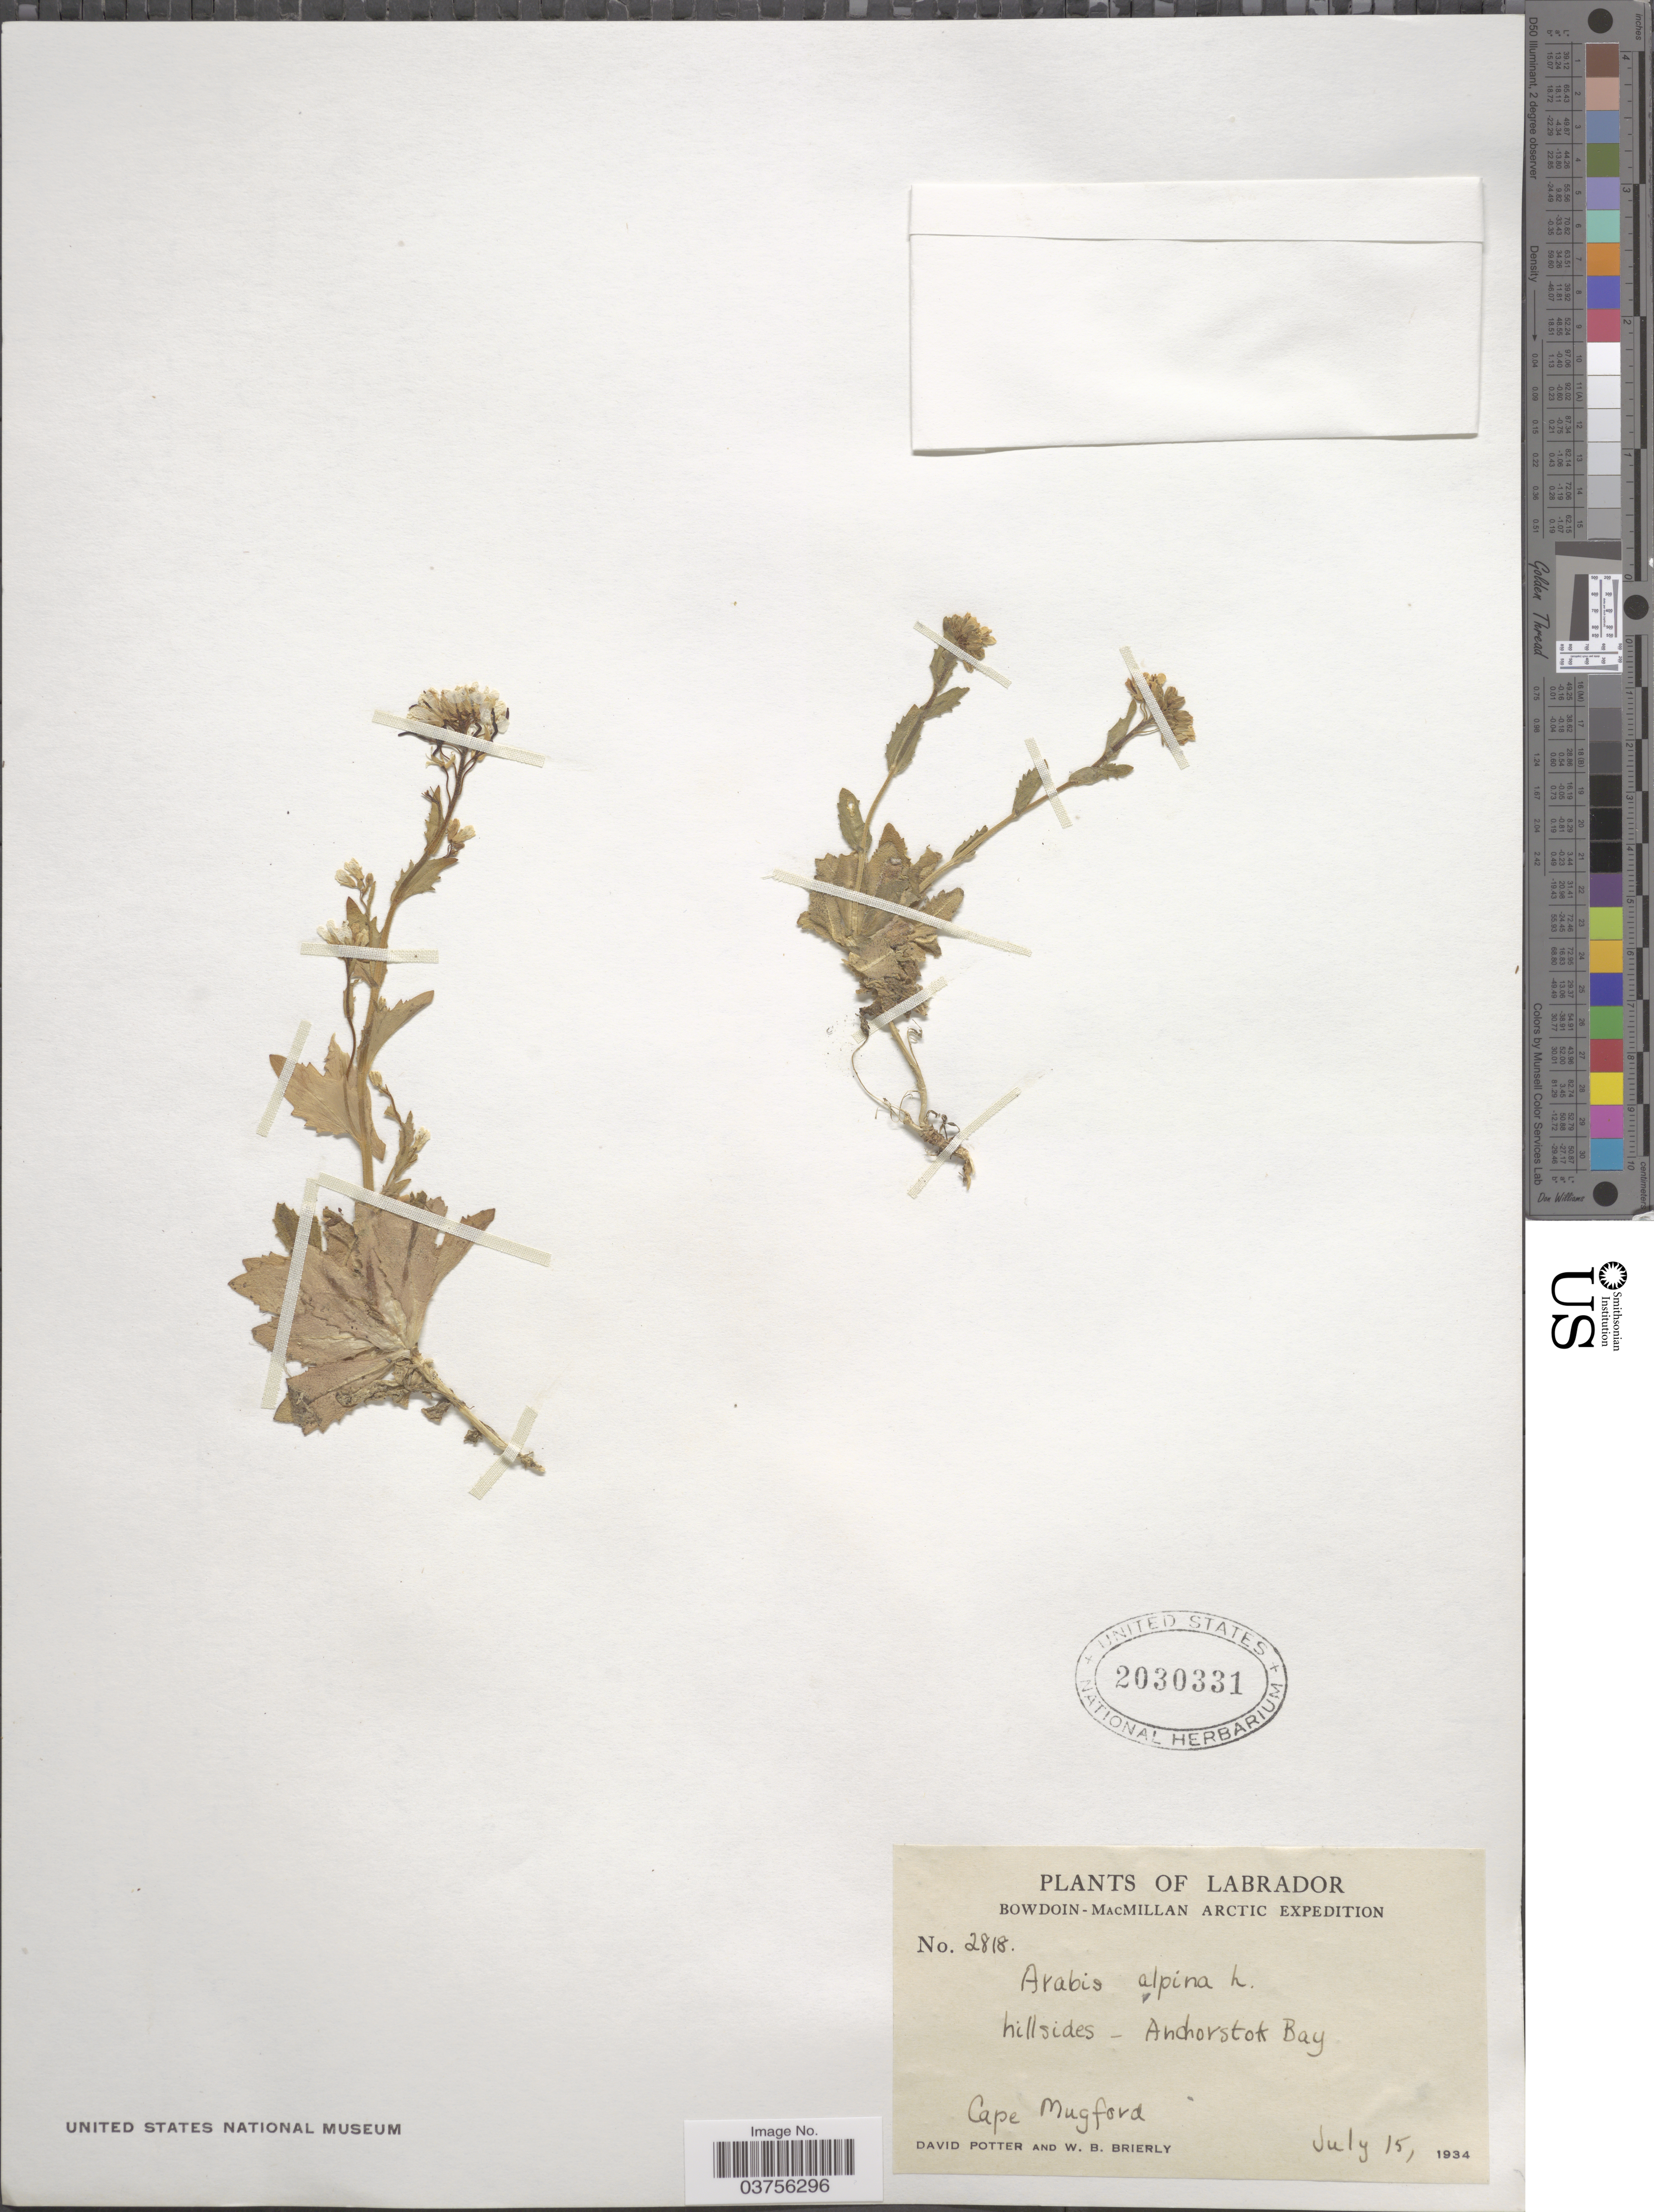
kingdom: Plantae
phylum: Tracheophyta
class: Magnoliopsida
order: Brassicales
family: Brassicaceae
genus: Arabis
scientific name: Arabis alpina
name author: L.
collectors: D. Potter & W. Brierly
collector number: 2818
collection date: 1934-07-15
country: Canada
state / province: Newfoundland and Labrador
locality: Labrador. Hillsides - Anchorstok Bay. Cape Mugford.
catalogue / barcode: US 2030331